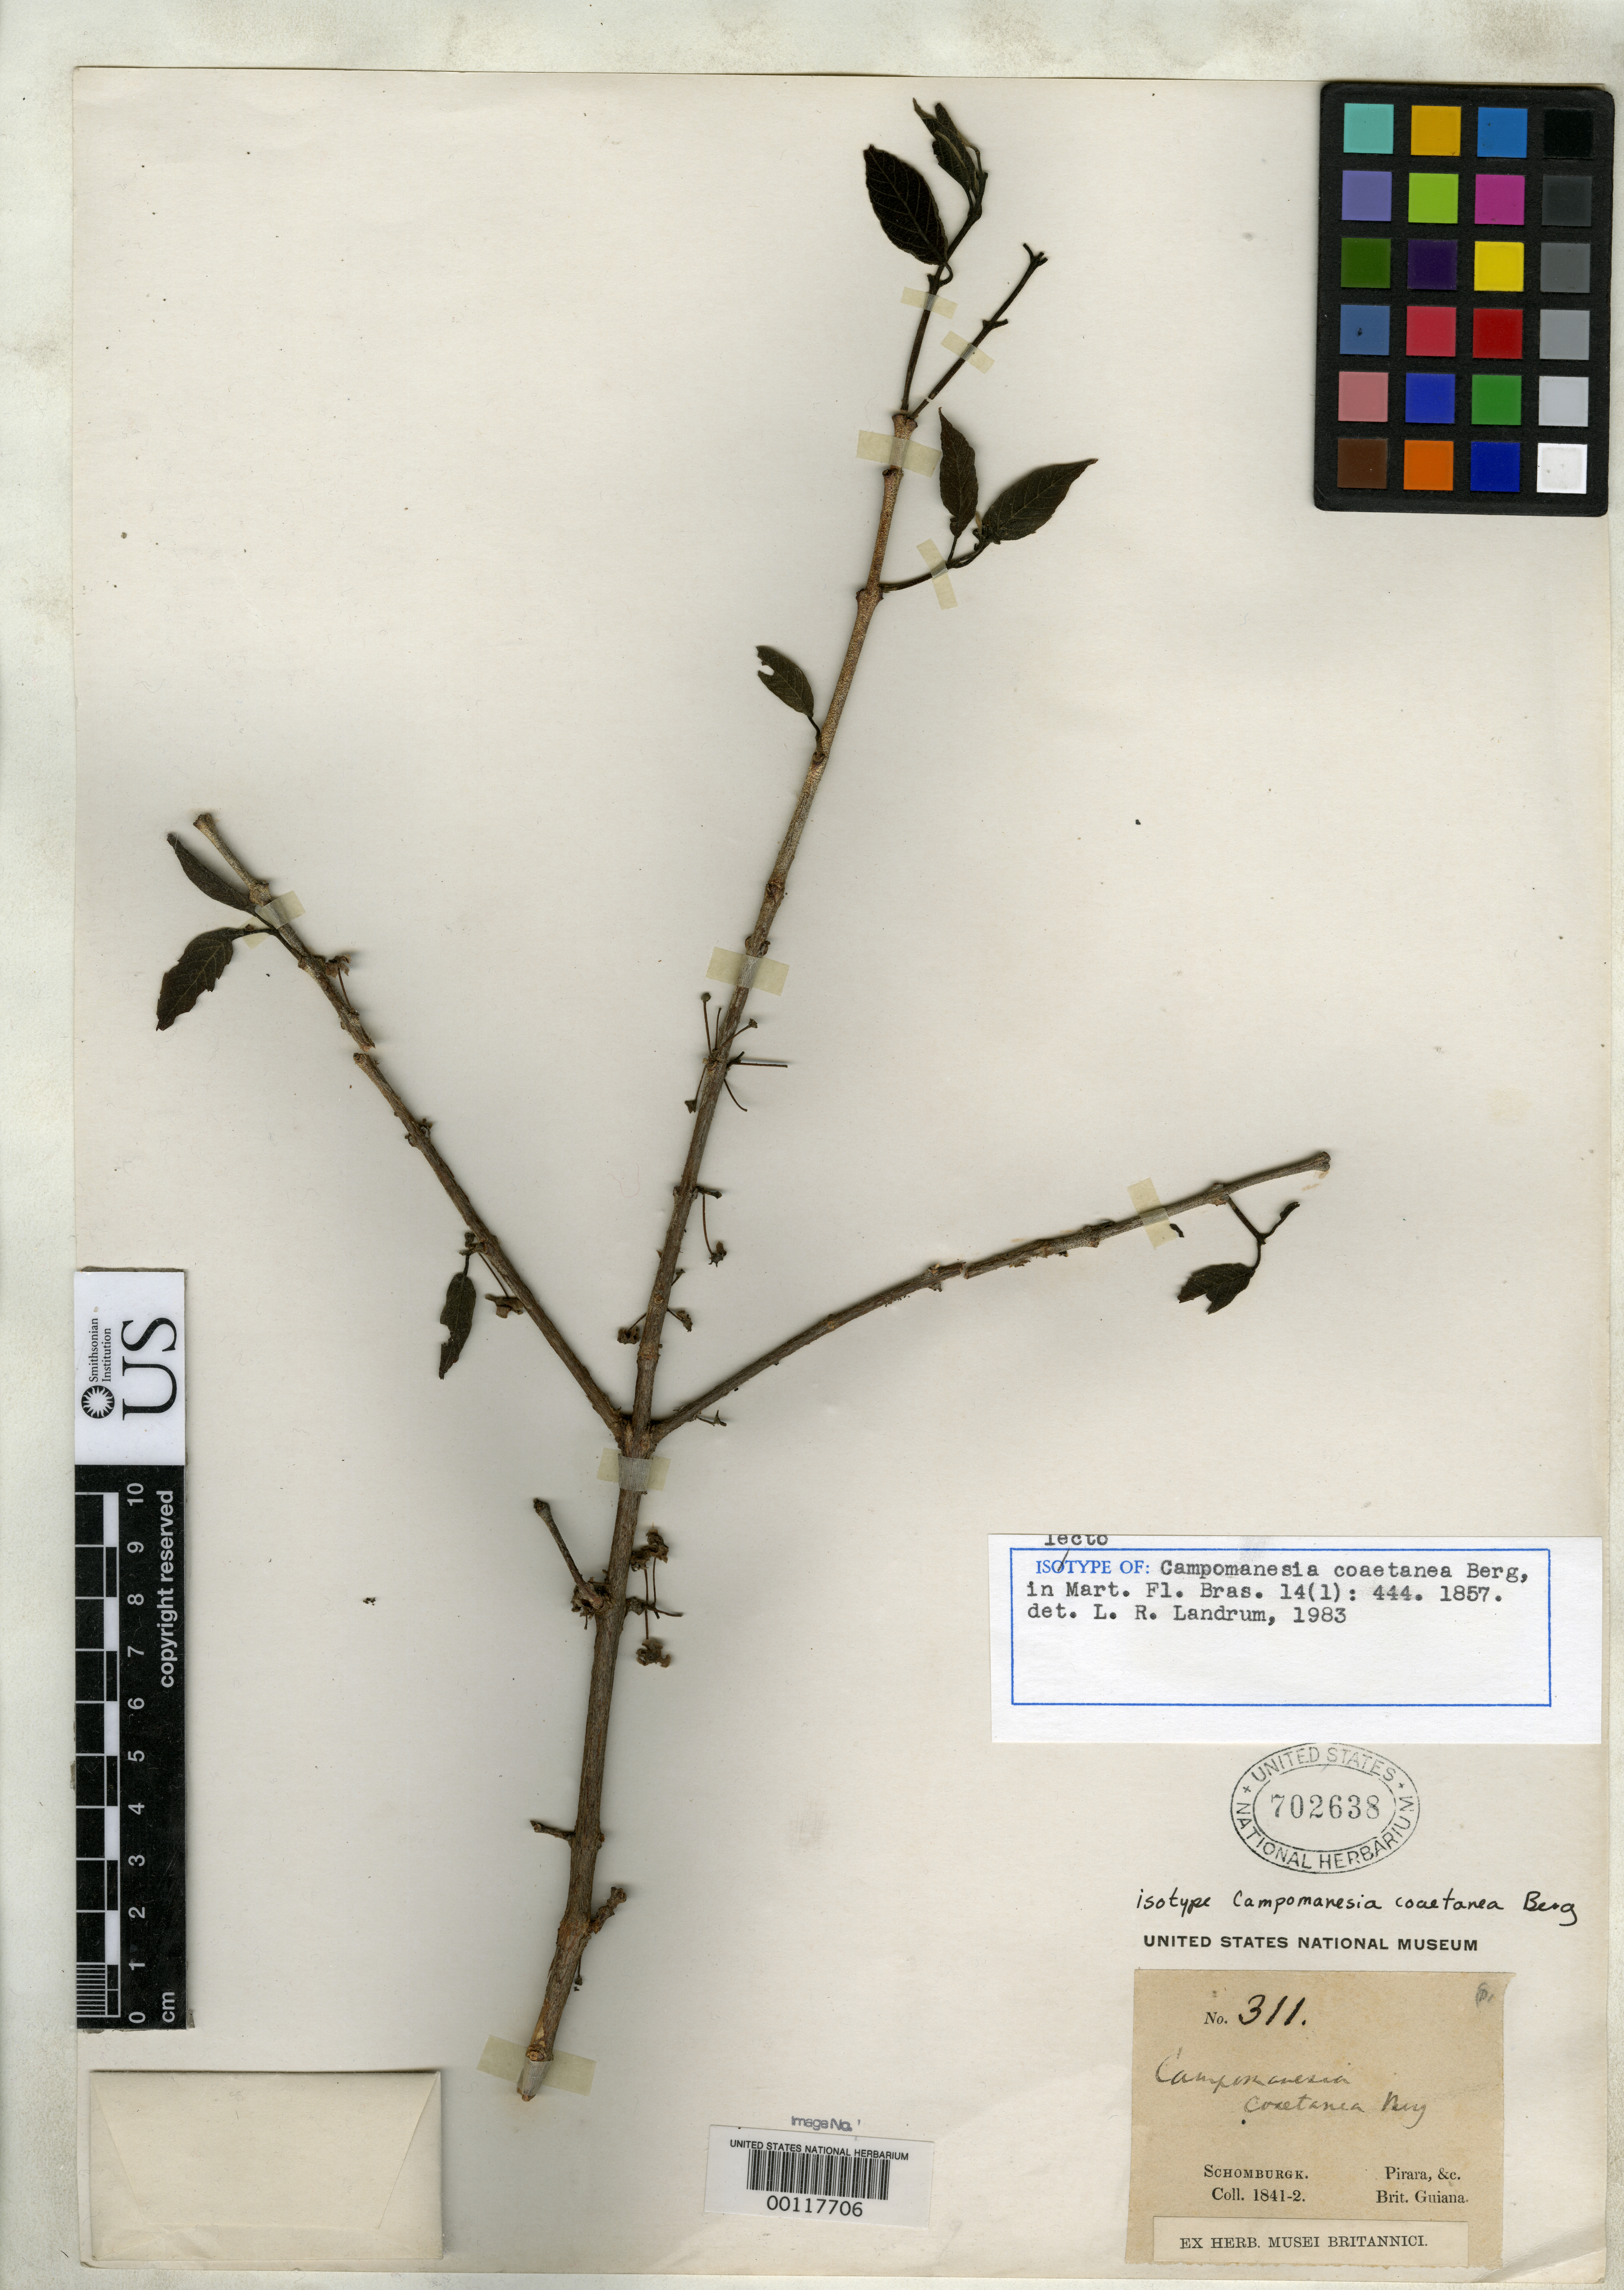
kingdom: Plantae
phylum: Tracheophyta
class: Magnoliopsida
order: Myrtales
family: Myrtaceae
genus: Campomanesia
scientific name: Campomanesia coaetanea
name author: O. Berg in Mart.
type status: Lectotype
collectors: M. R. Schomburgk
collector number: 311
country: Guyana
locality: Pirara.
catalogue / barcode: US 702638